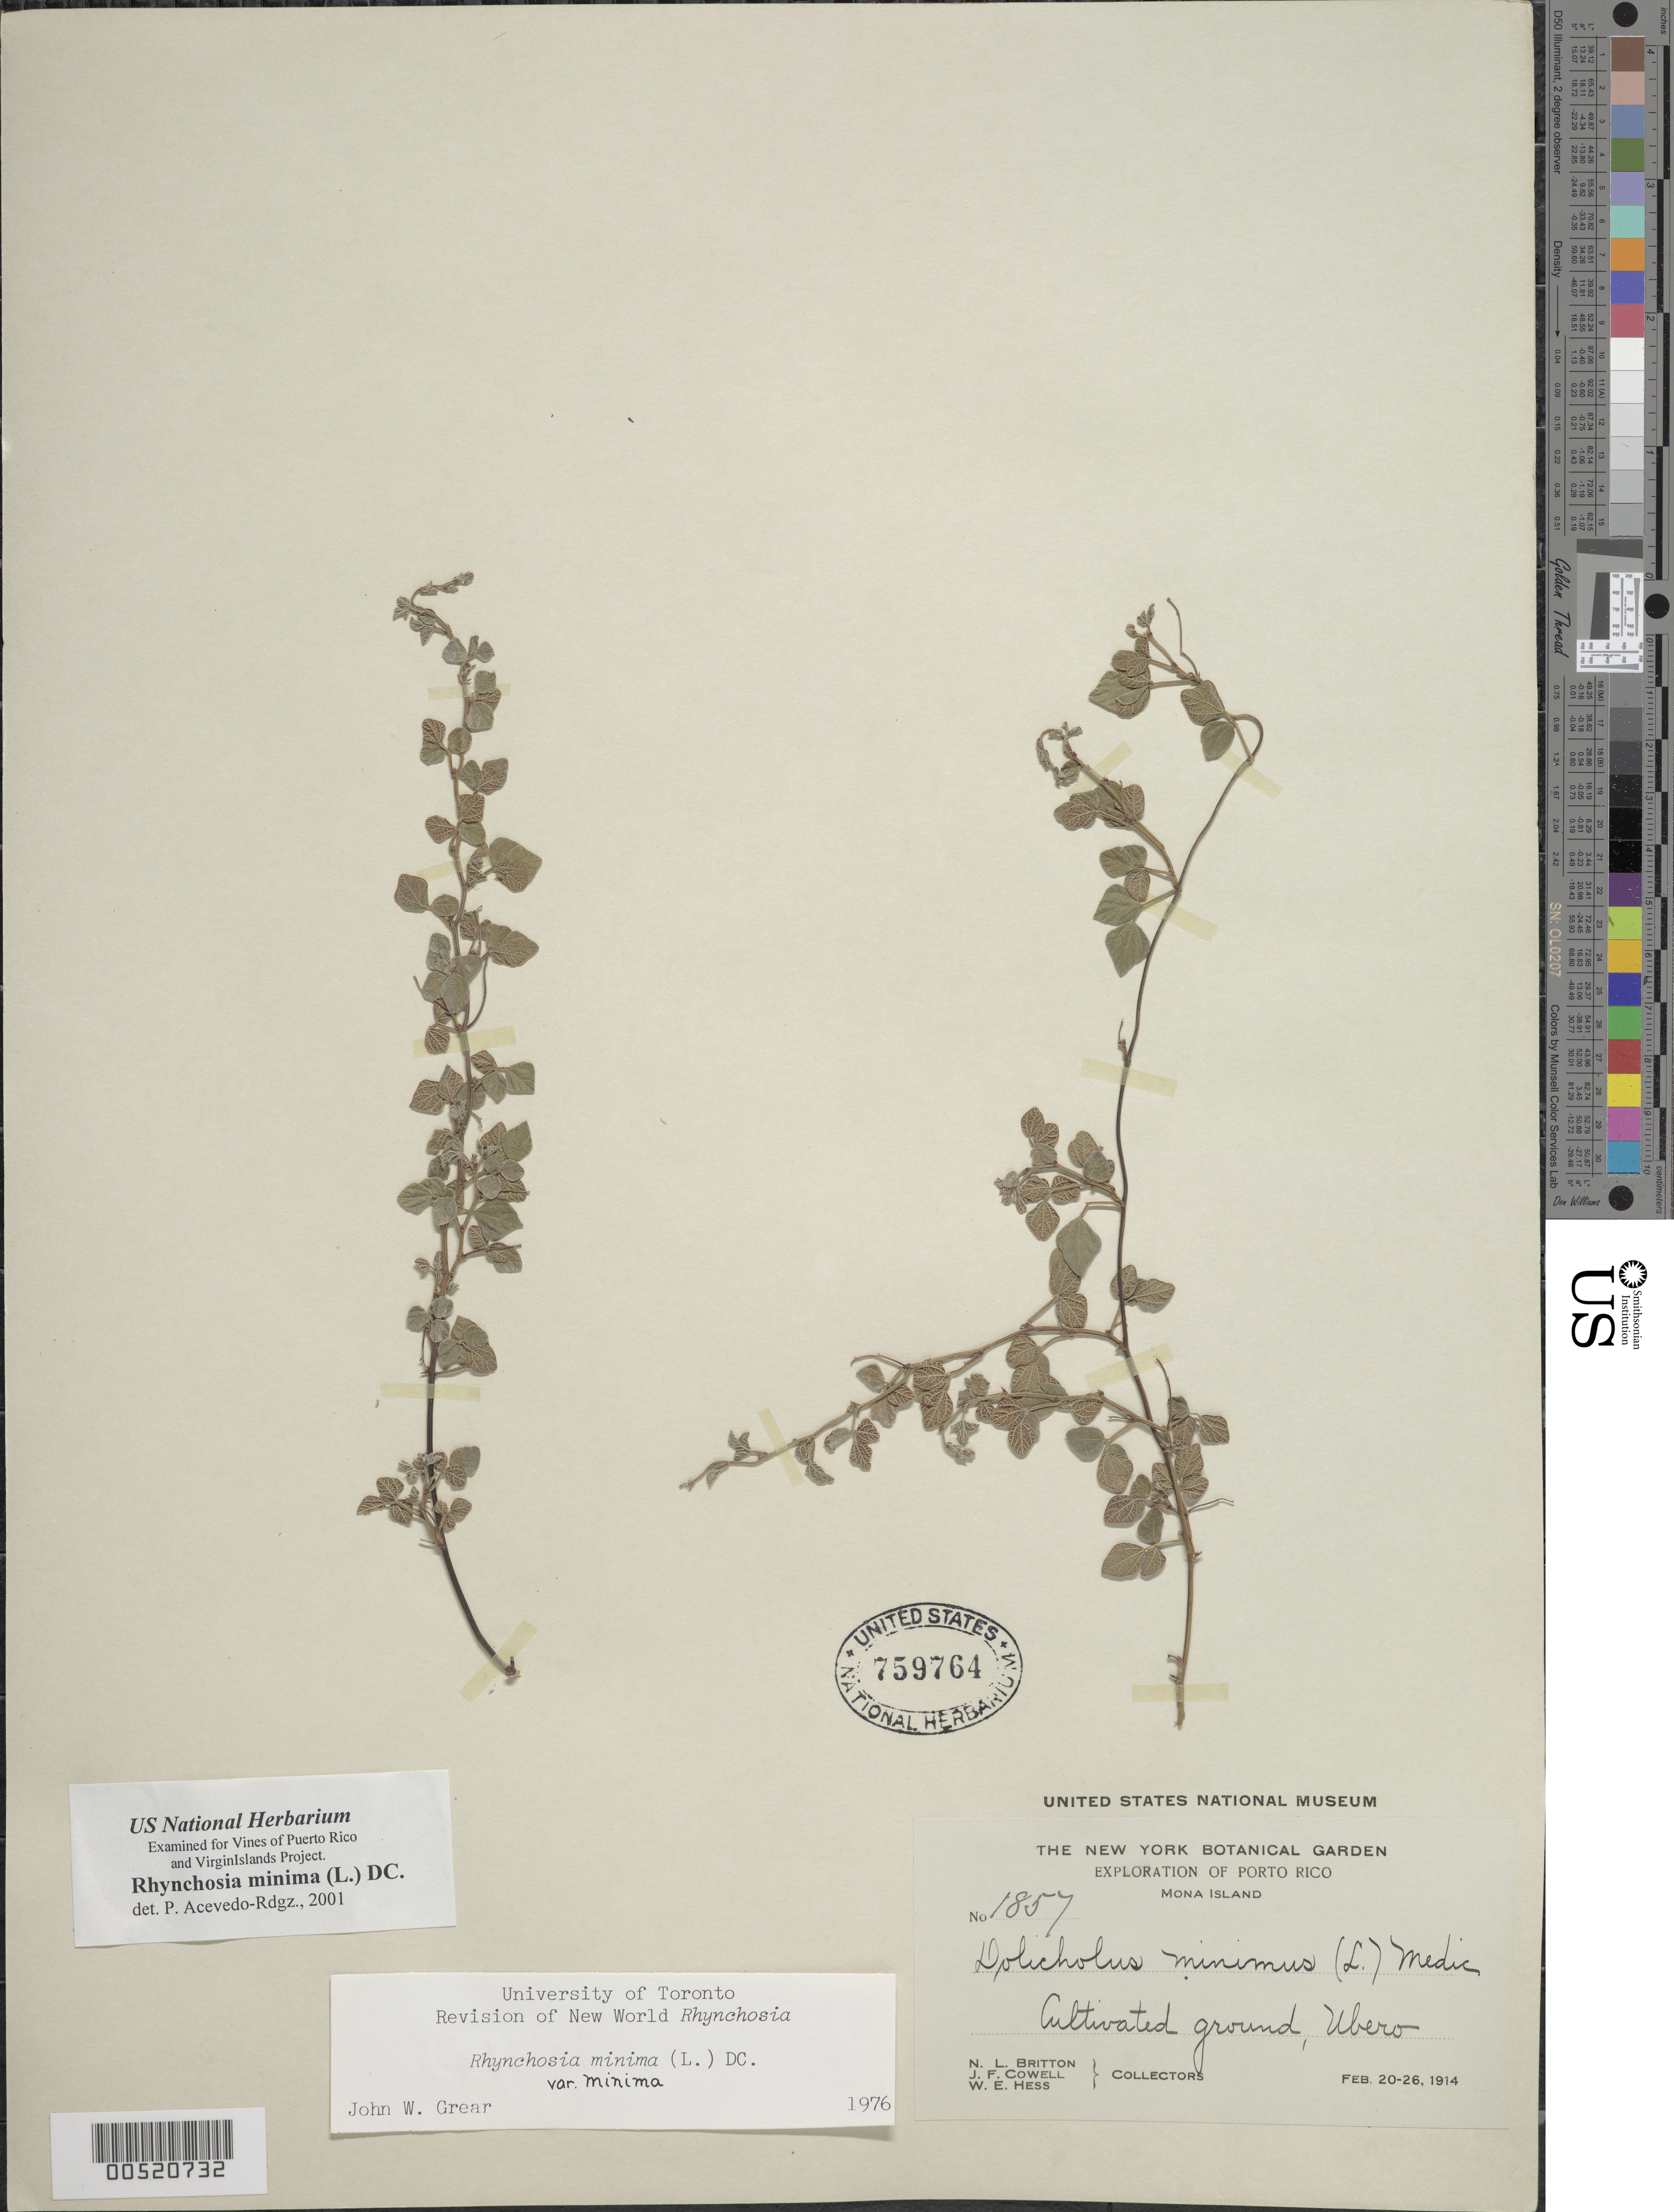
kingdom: Plantae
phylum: Tracheophyta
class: Magnoliopsida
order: Fabales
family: Fabaceae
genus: Rhynchosia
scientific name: Rhynchosia minima var. minima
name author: (L.) DC.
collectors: Britton, --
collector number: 1857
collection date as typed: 20 Feb 1914 to 26 Feb 1914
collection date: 1914-02-20/1914-02-26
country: Puerto Rico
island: Greater Antilles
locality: Ubero. Cultivated ground.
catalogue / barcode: US 759764